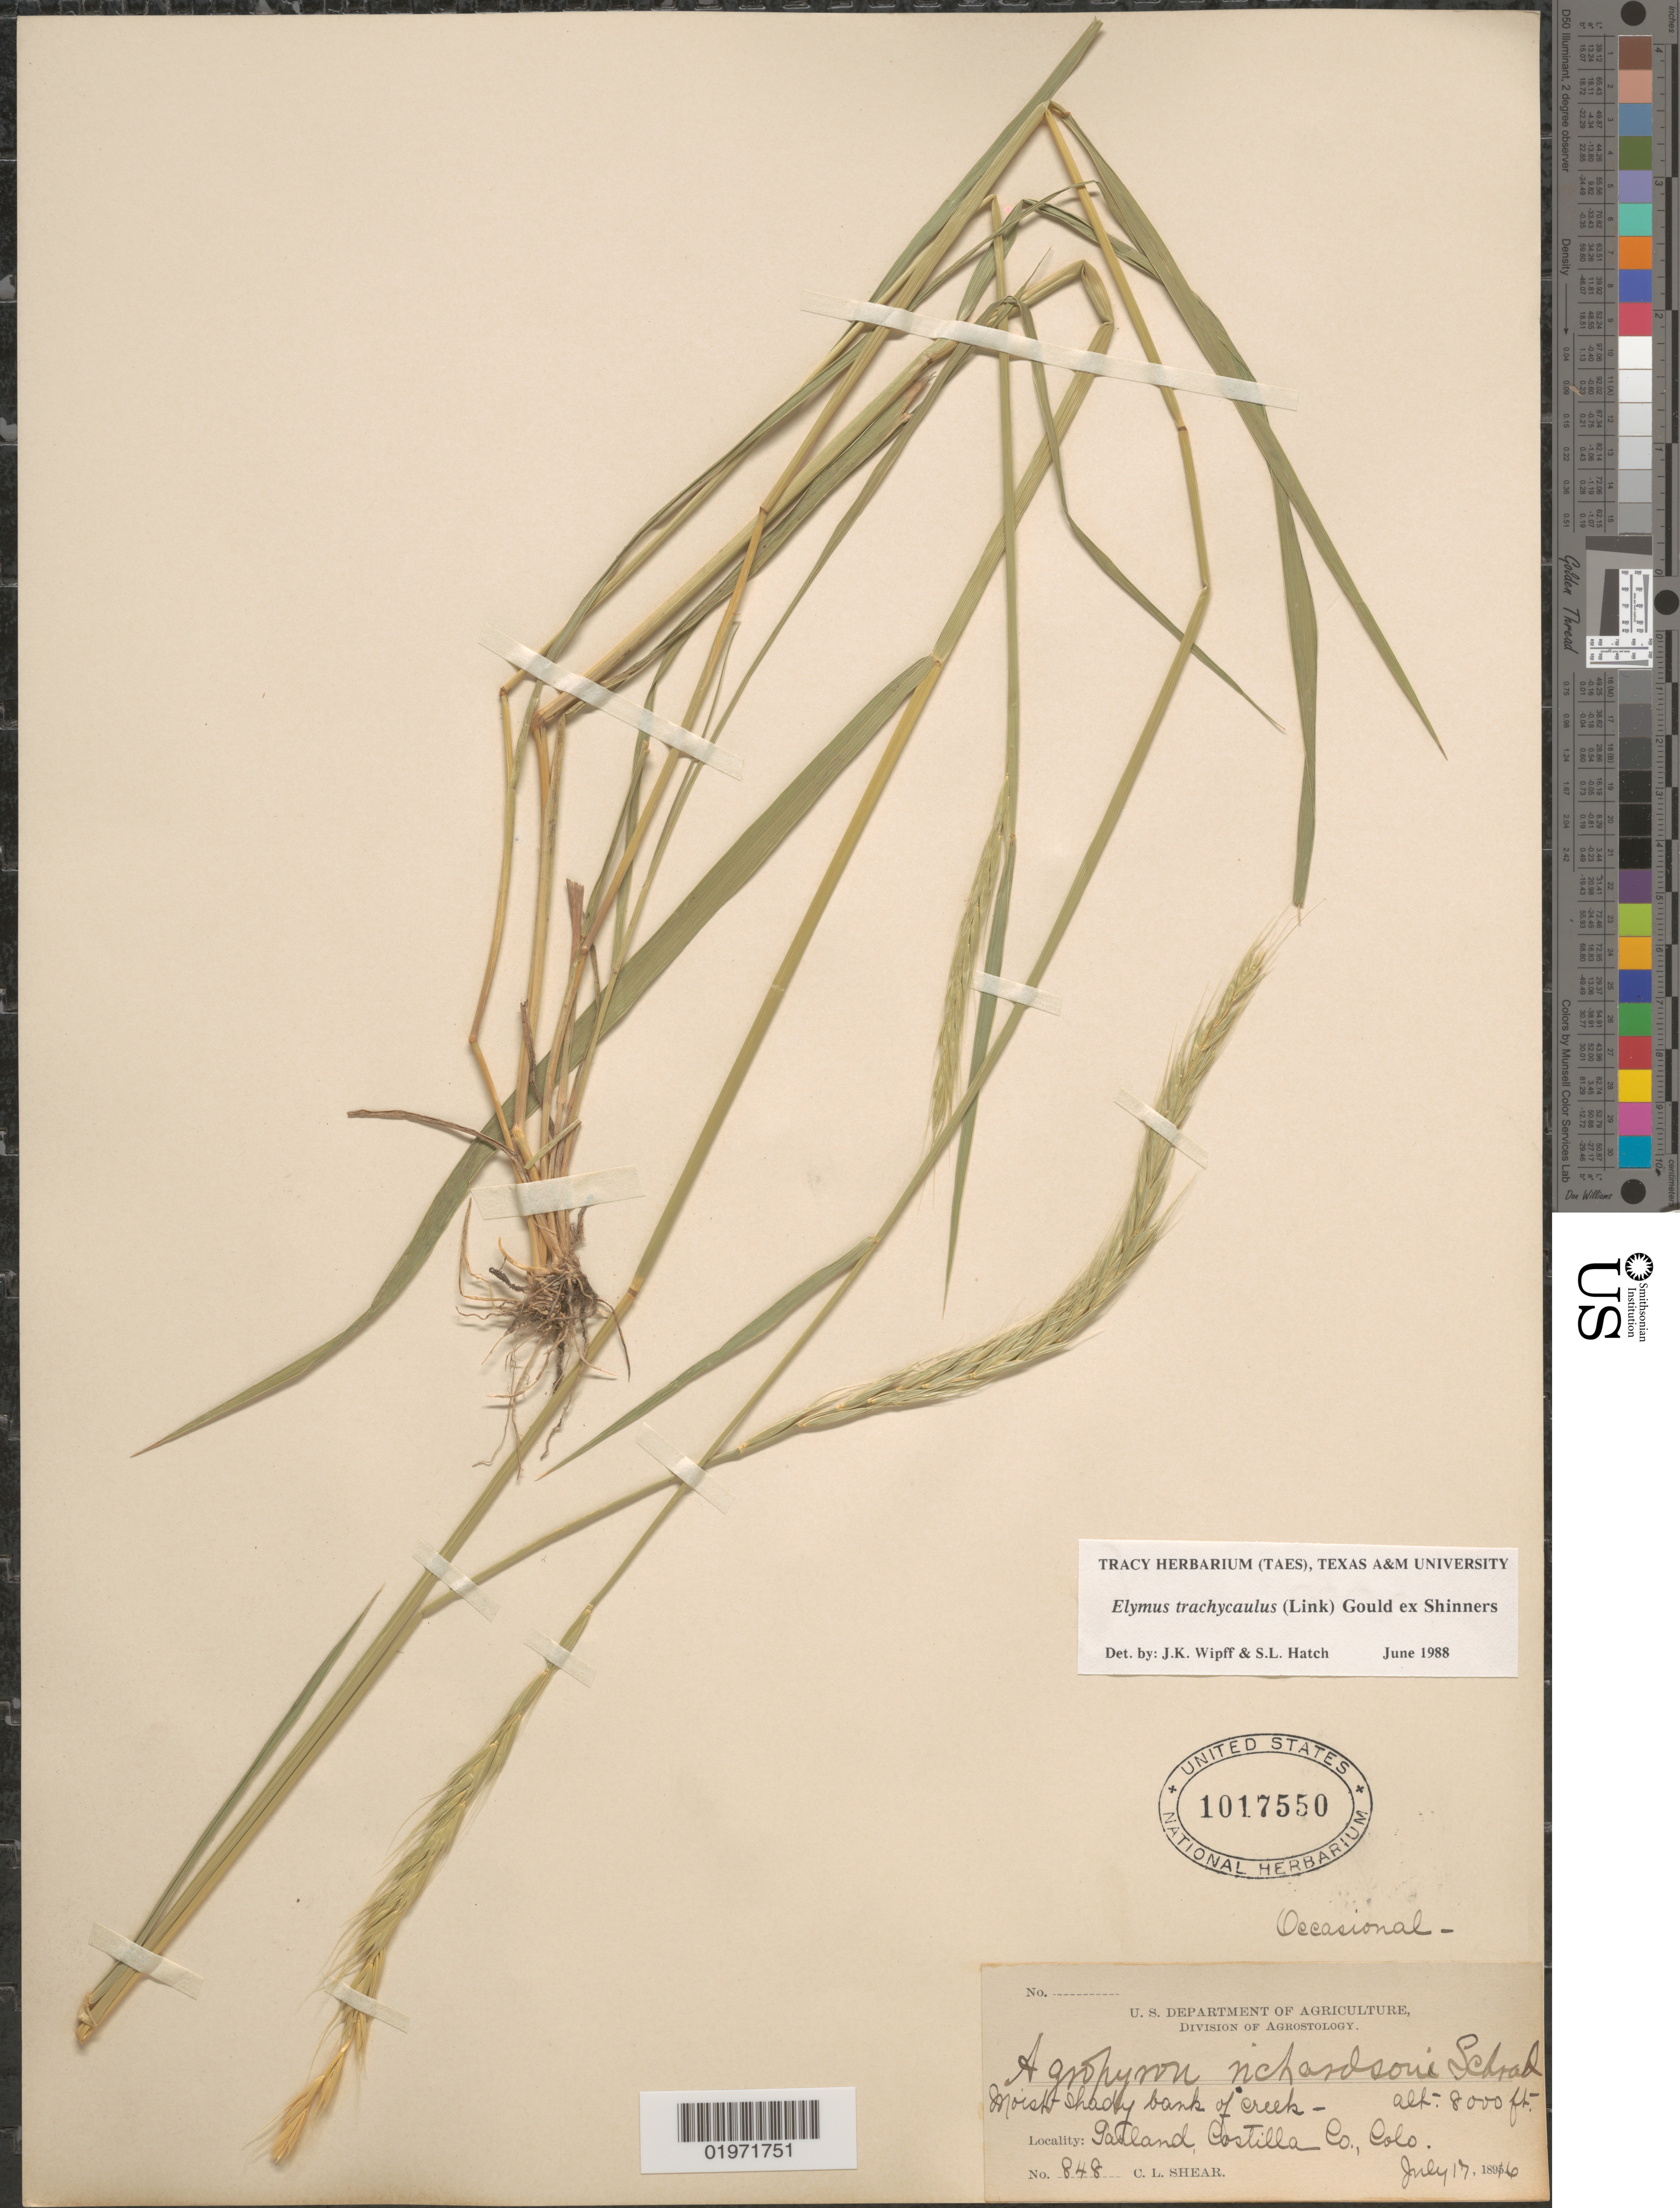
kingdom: Plantae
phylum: Tracheophyta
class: Liliopsida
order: Poales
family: Poaceae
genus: Elymus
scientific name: Elymus trachycaulus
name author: (Link) Gould ex Shinners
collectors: C. L. Shear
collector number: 848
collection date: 1896-07-17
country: United States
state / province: Colorado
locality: Moist shady bank of creek. Garland, Costilla Co.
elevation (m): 2438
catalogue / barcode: US 1017550